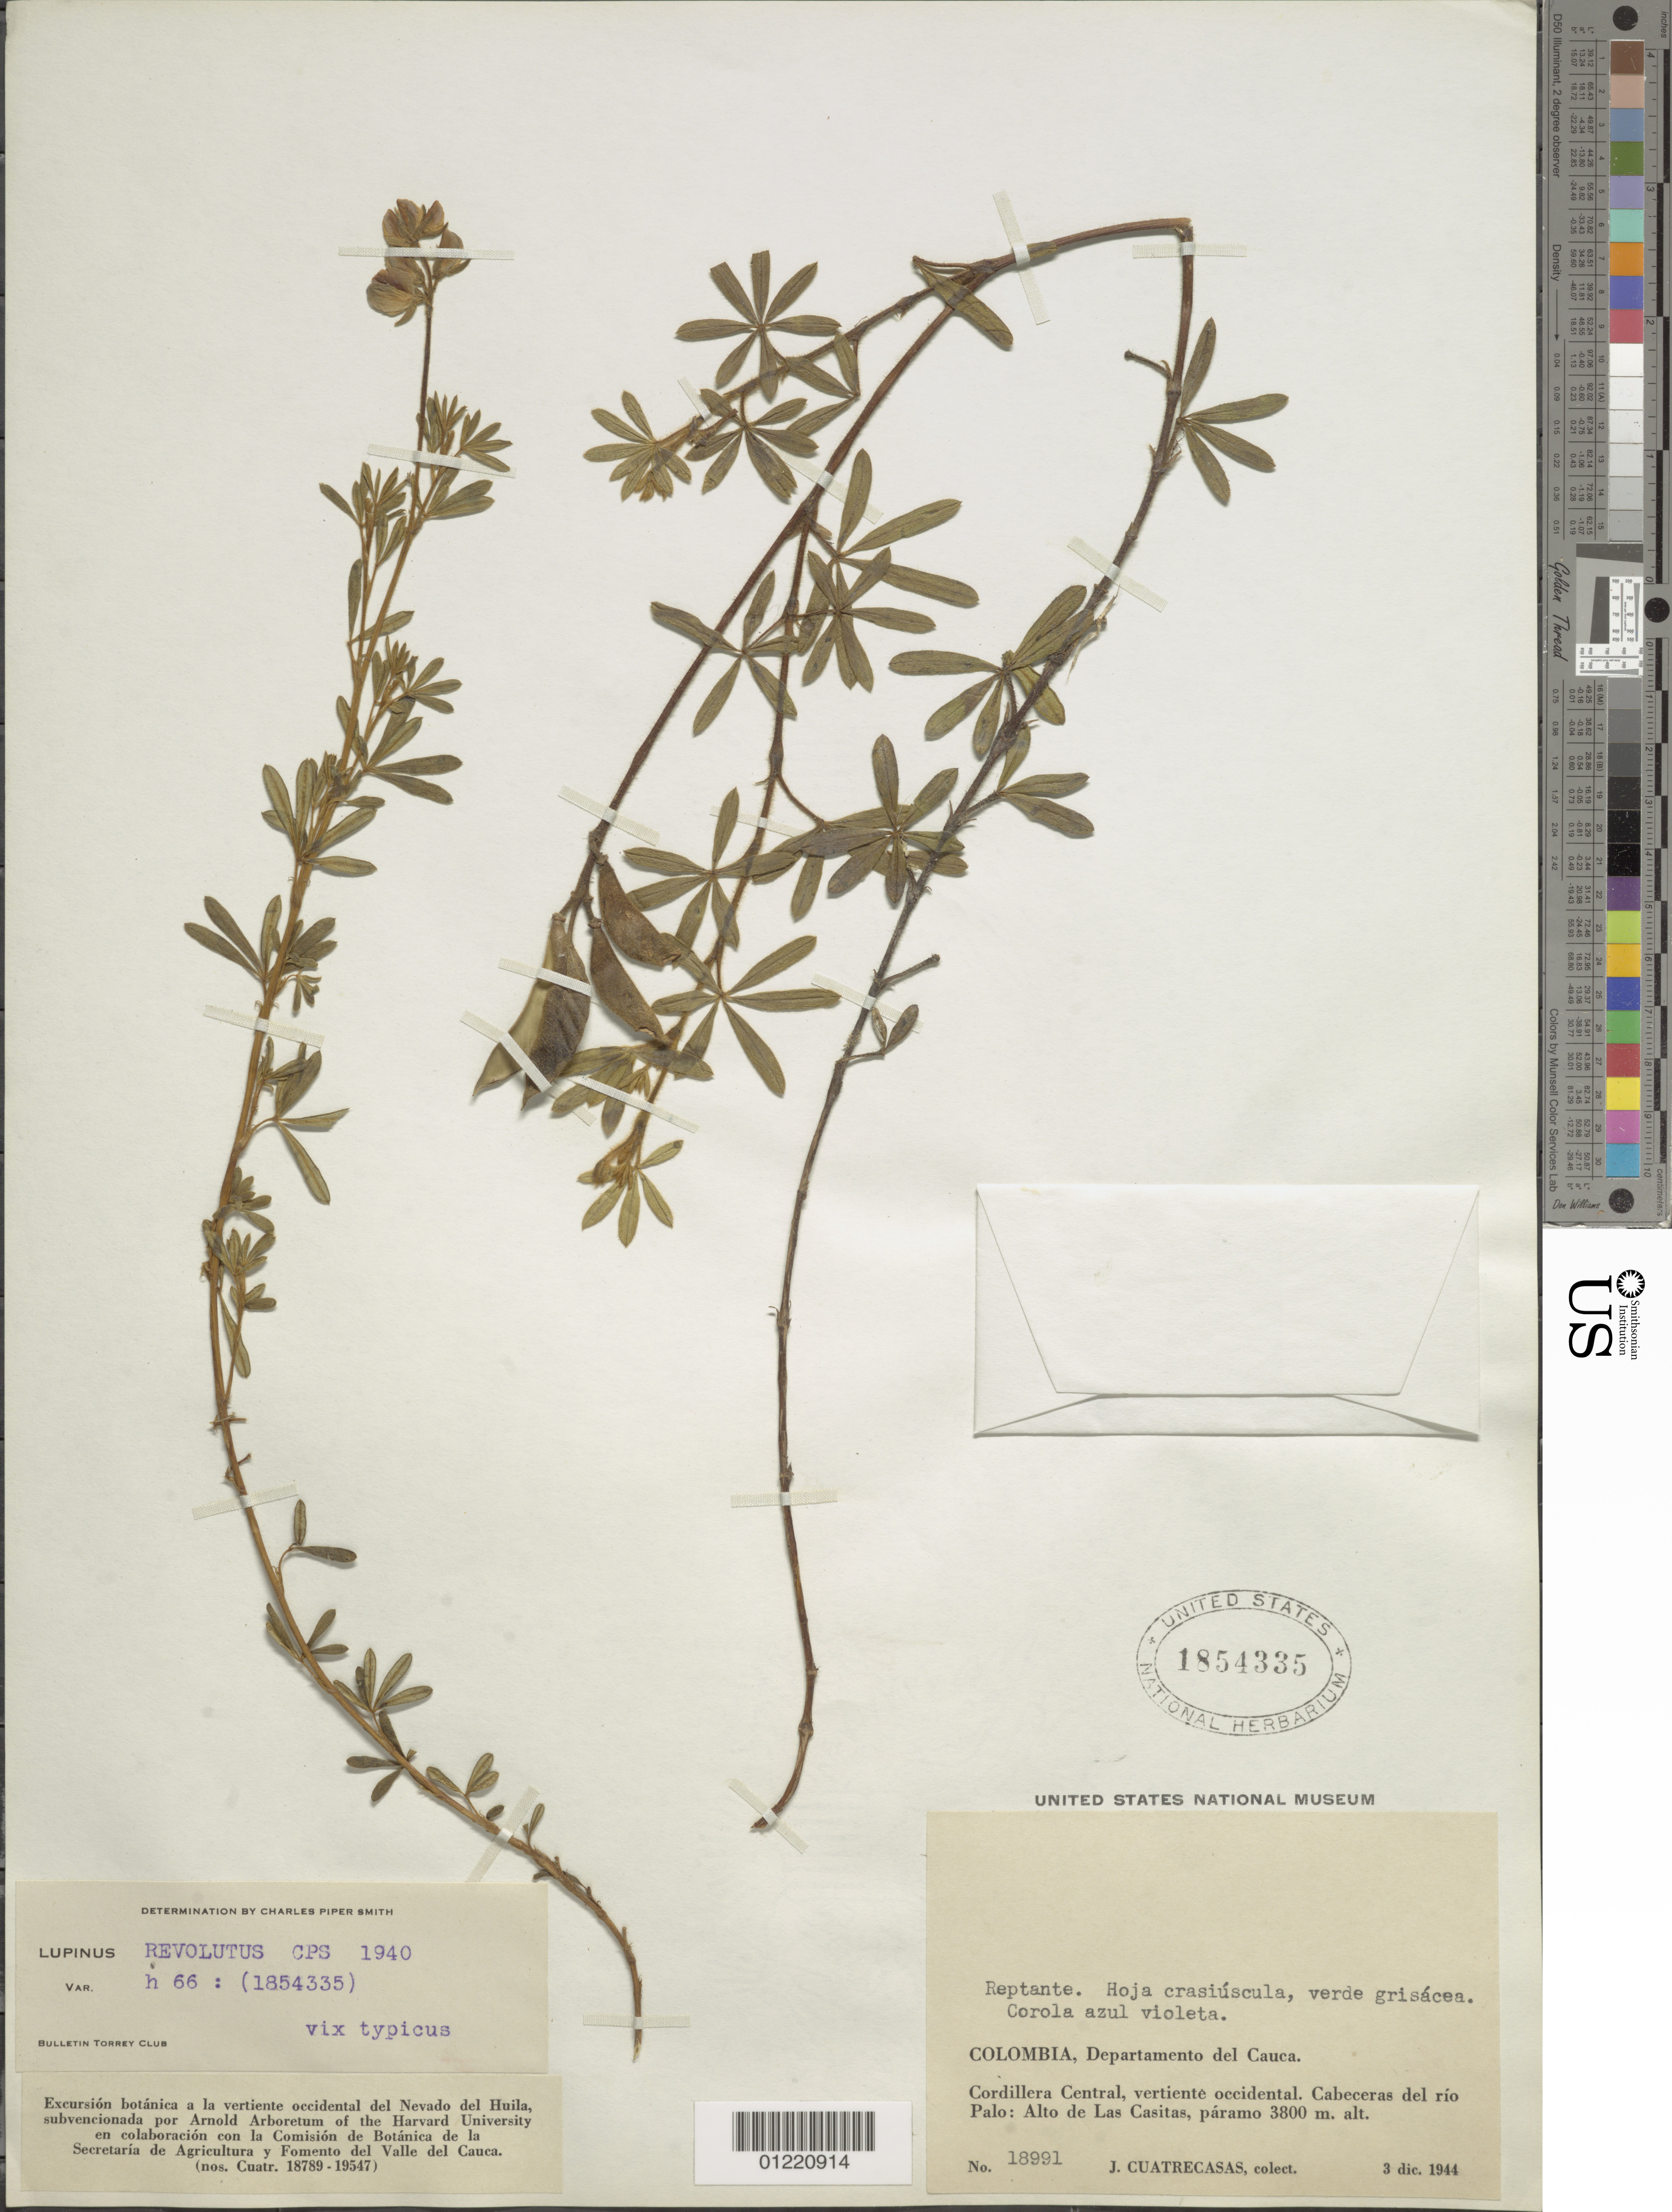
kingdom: Plantae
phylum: Tracheophyta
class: Magnoliopsida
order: Fabales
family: Fabaceae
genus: Lupinus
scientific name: Lupinus revolutus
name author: C.P. Sm.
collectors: J. Cuatrecasas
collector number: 18991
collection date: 1944-12-03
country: Colombia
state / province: Cauca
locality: Cordillera Central, vertiente occidental, Cabeceras del río Palo: Alto de Las Casitas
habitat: paramo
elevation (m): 3800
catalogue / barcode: US 1854335